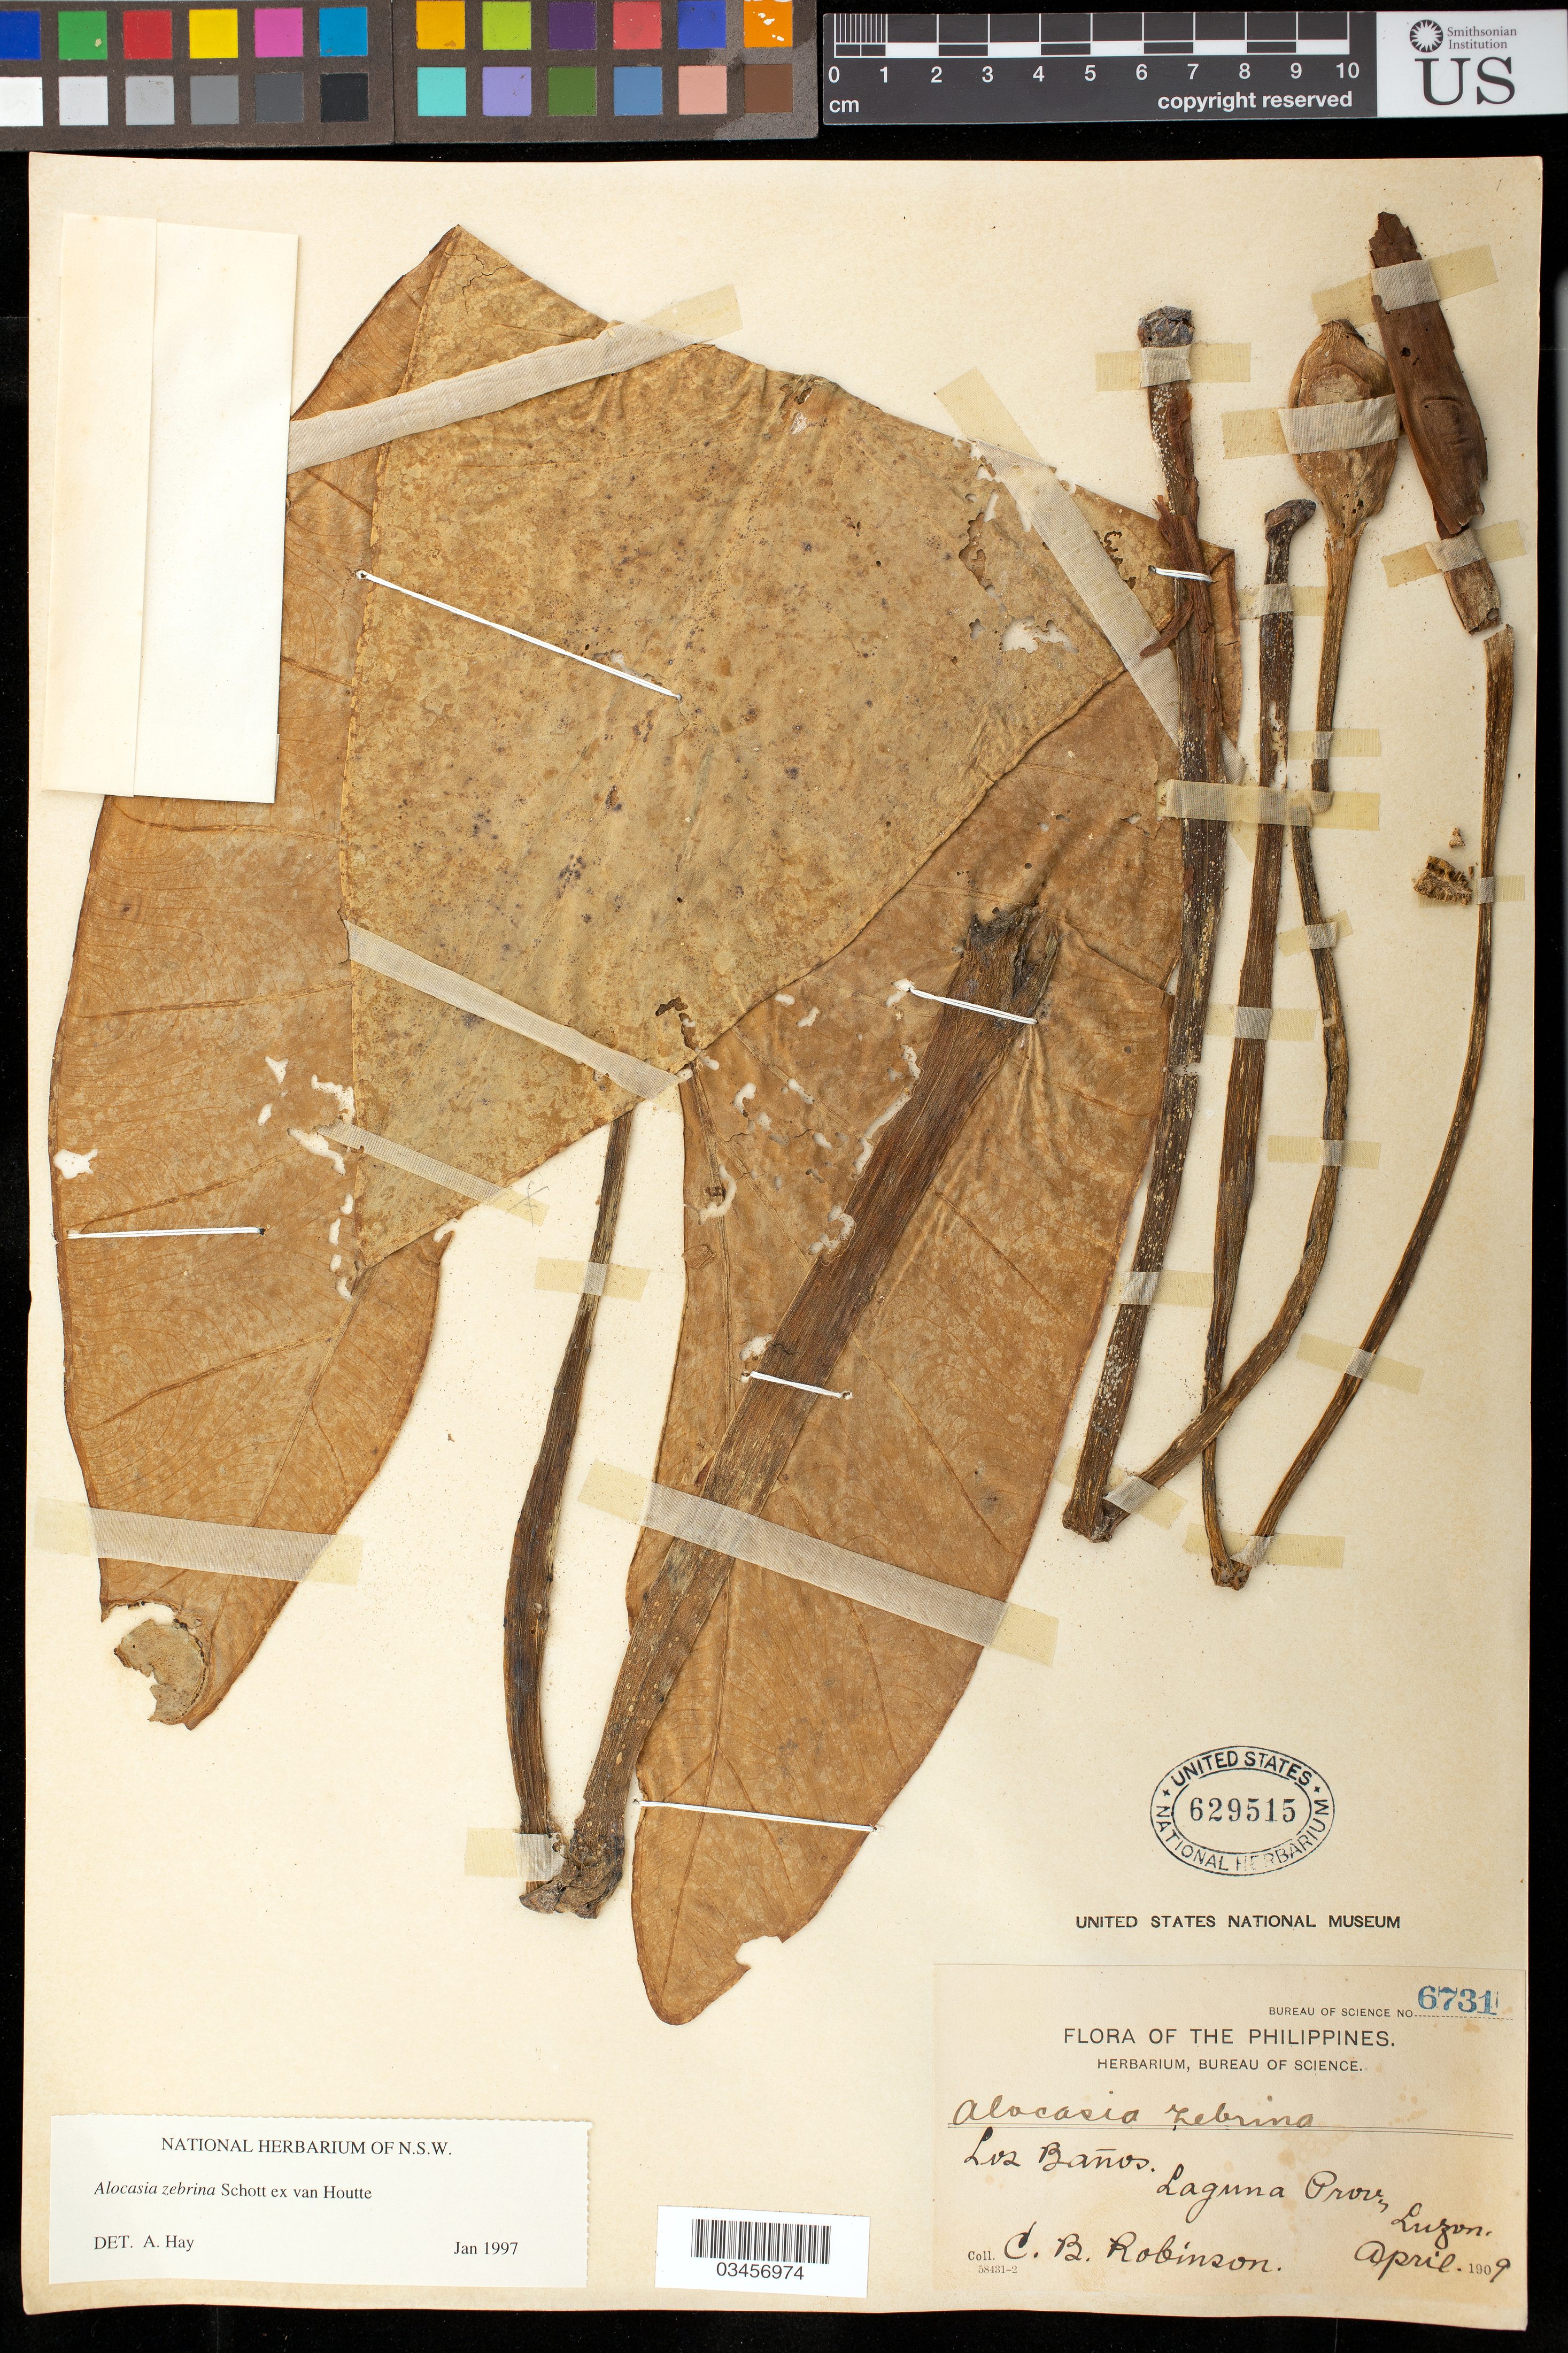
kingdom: Plantae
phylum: Tracheophyta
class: Liliopsida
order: Alismatales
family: Araceae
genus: Alocasia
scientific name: Alocasia zebrina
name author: Schott ex Van Houtte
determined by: Hay, A.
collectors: C. Robinson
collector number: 6731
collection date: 1909-04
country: Philippines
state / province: Calabarzon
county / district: Laguna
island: Luzon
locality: Los Baños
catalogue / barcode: US 629515